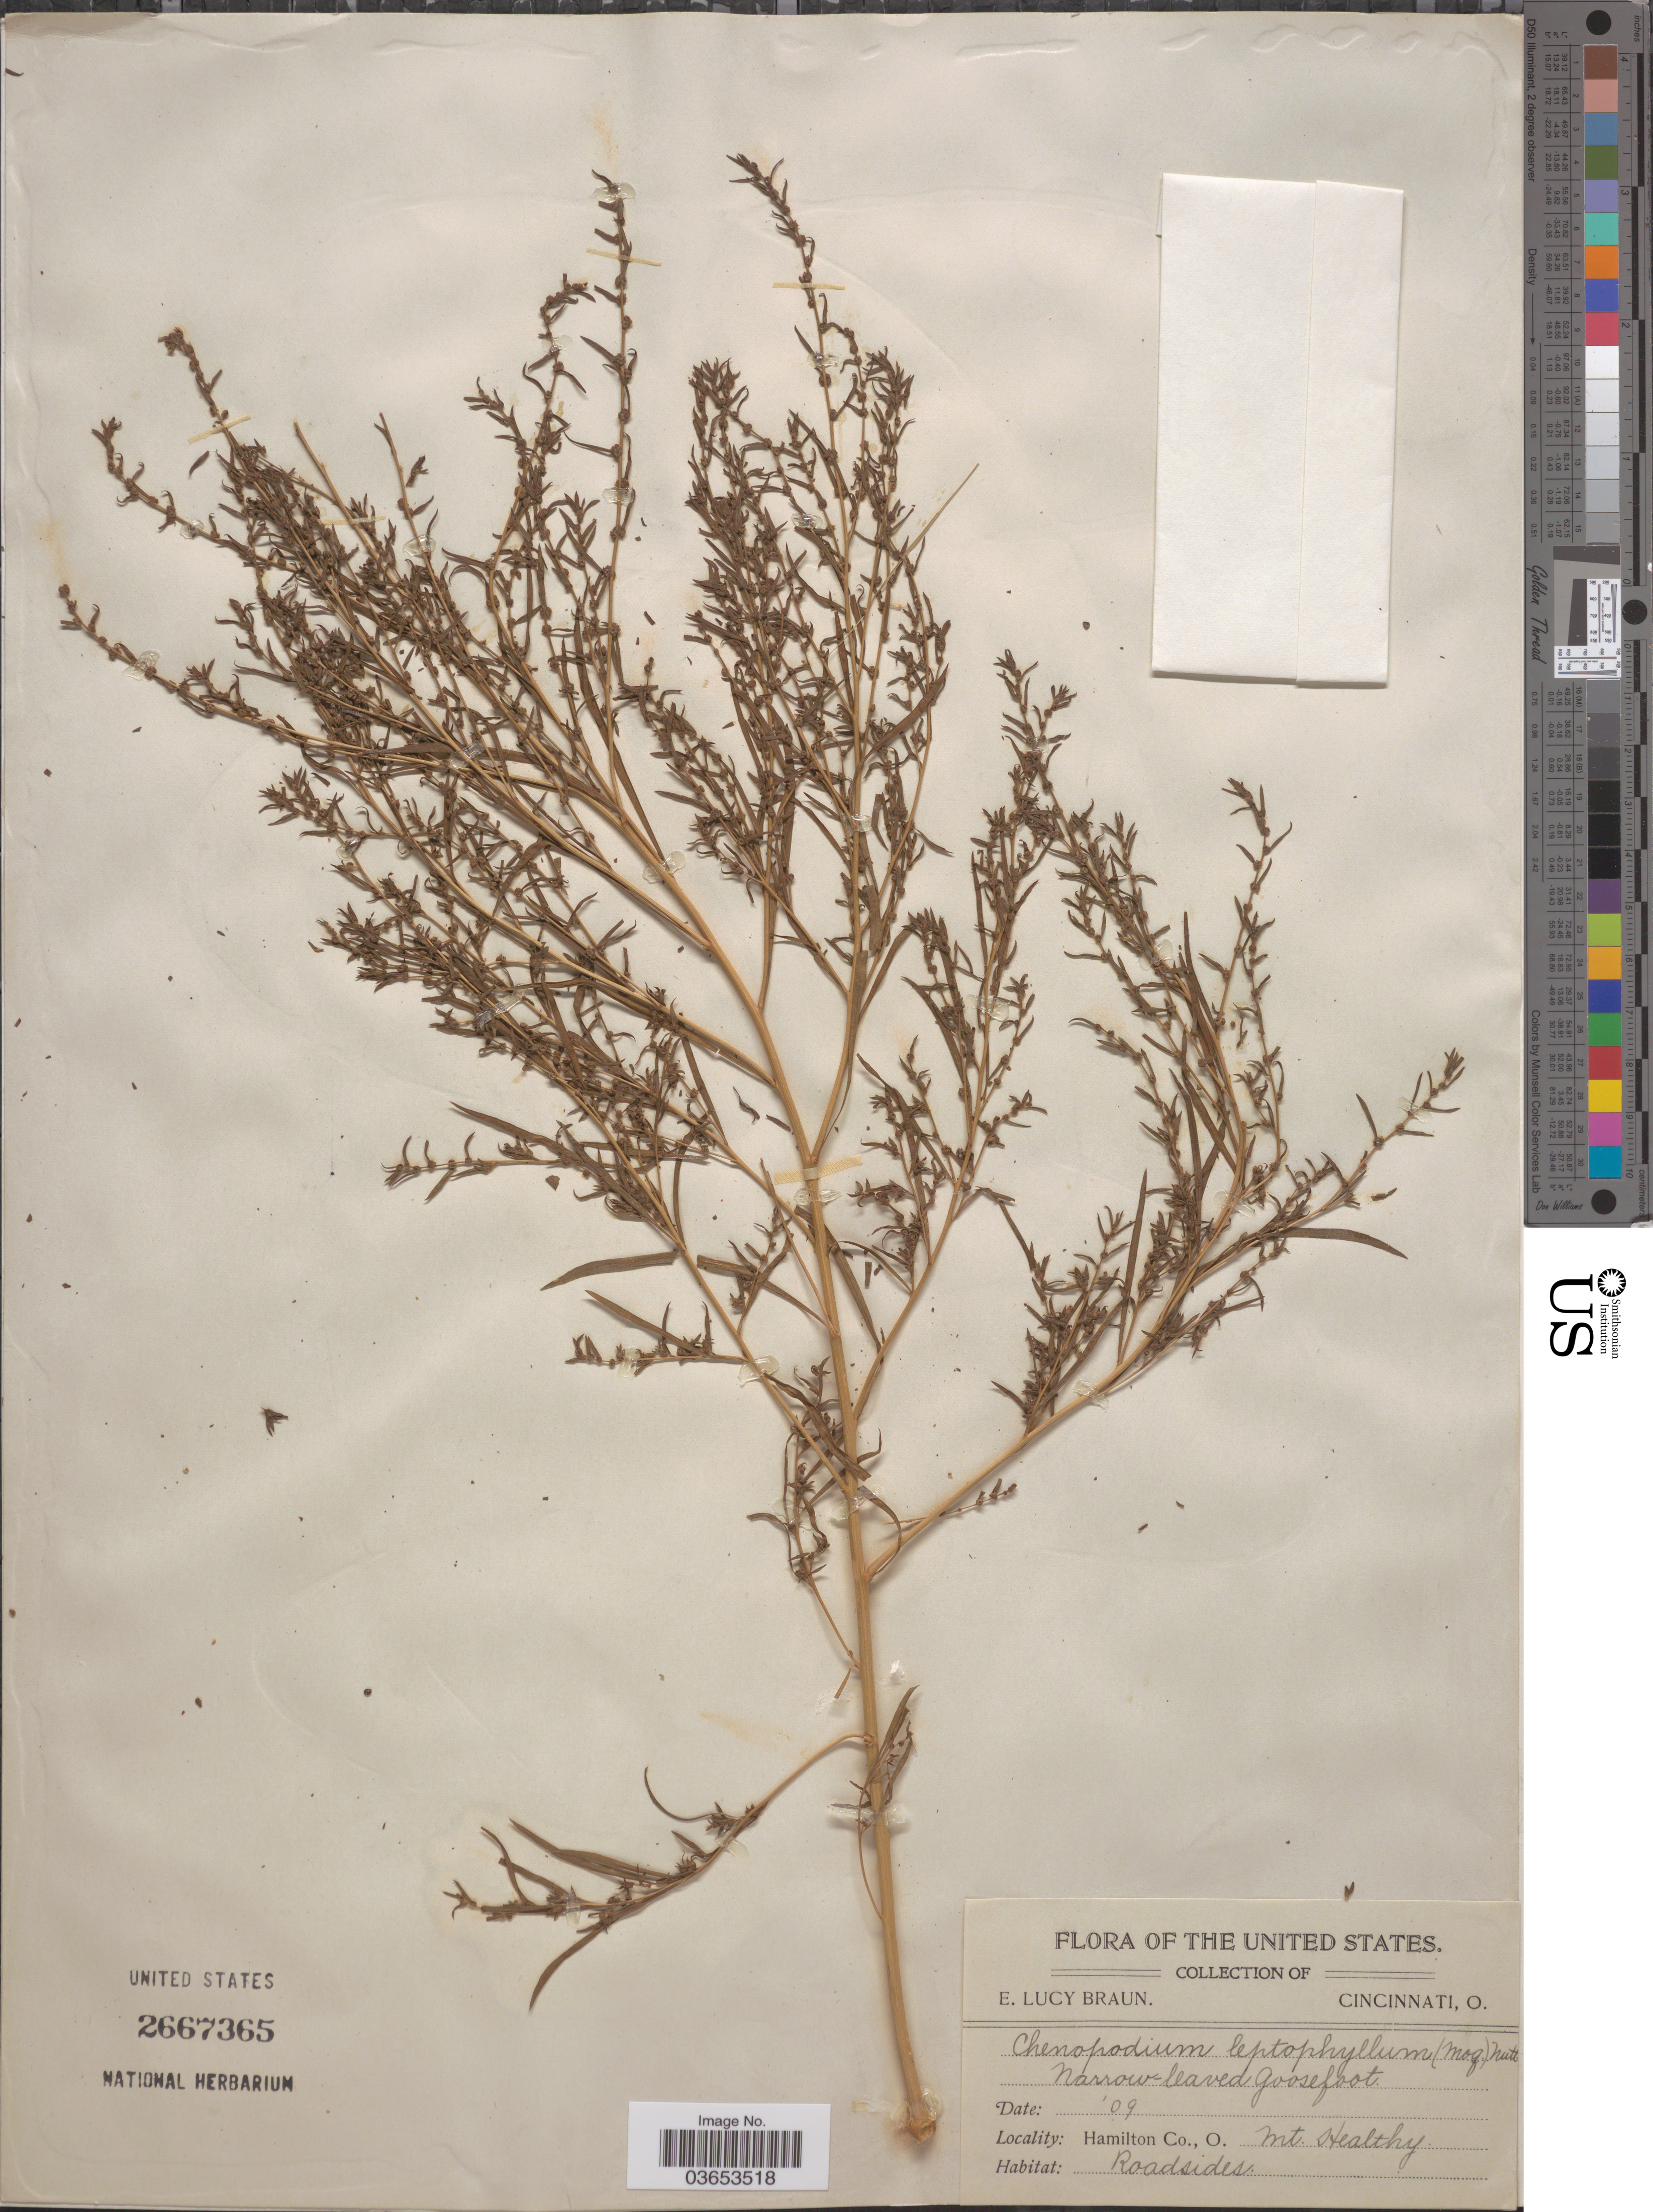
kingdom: Plantae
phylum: Tracheophyta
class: Magnoliopsida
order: Caryophyllales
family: Amaranthaceae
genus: Chenopodium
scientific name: Chenopodium leptophyllum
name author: (Moq.) Nutt. ex S. Watson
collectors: E. L. Braun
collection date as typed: Transcribed d/m/y: //9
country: United States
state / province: Ohio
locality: Hamilton Co. Mt. Healthy.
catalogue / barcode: US 2667365